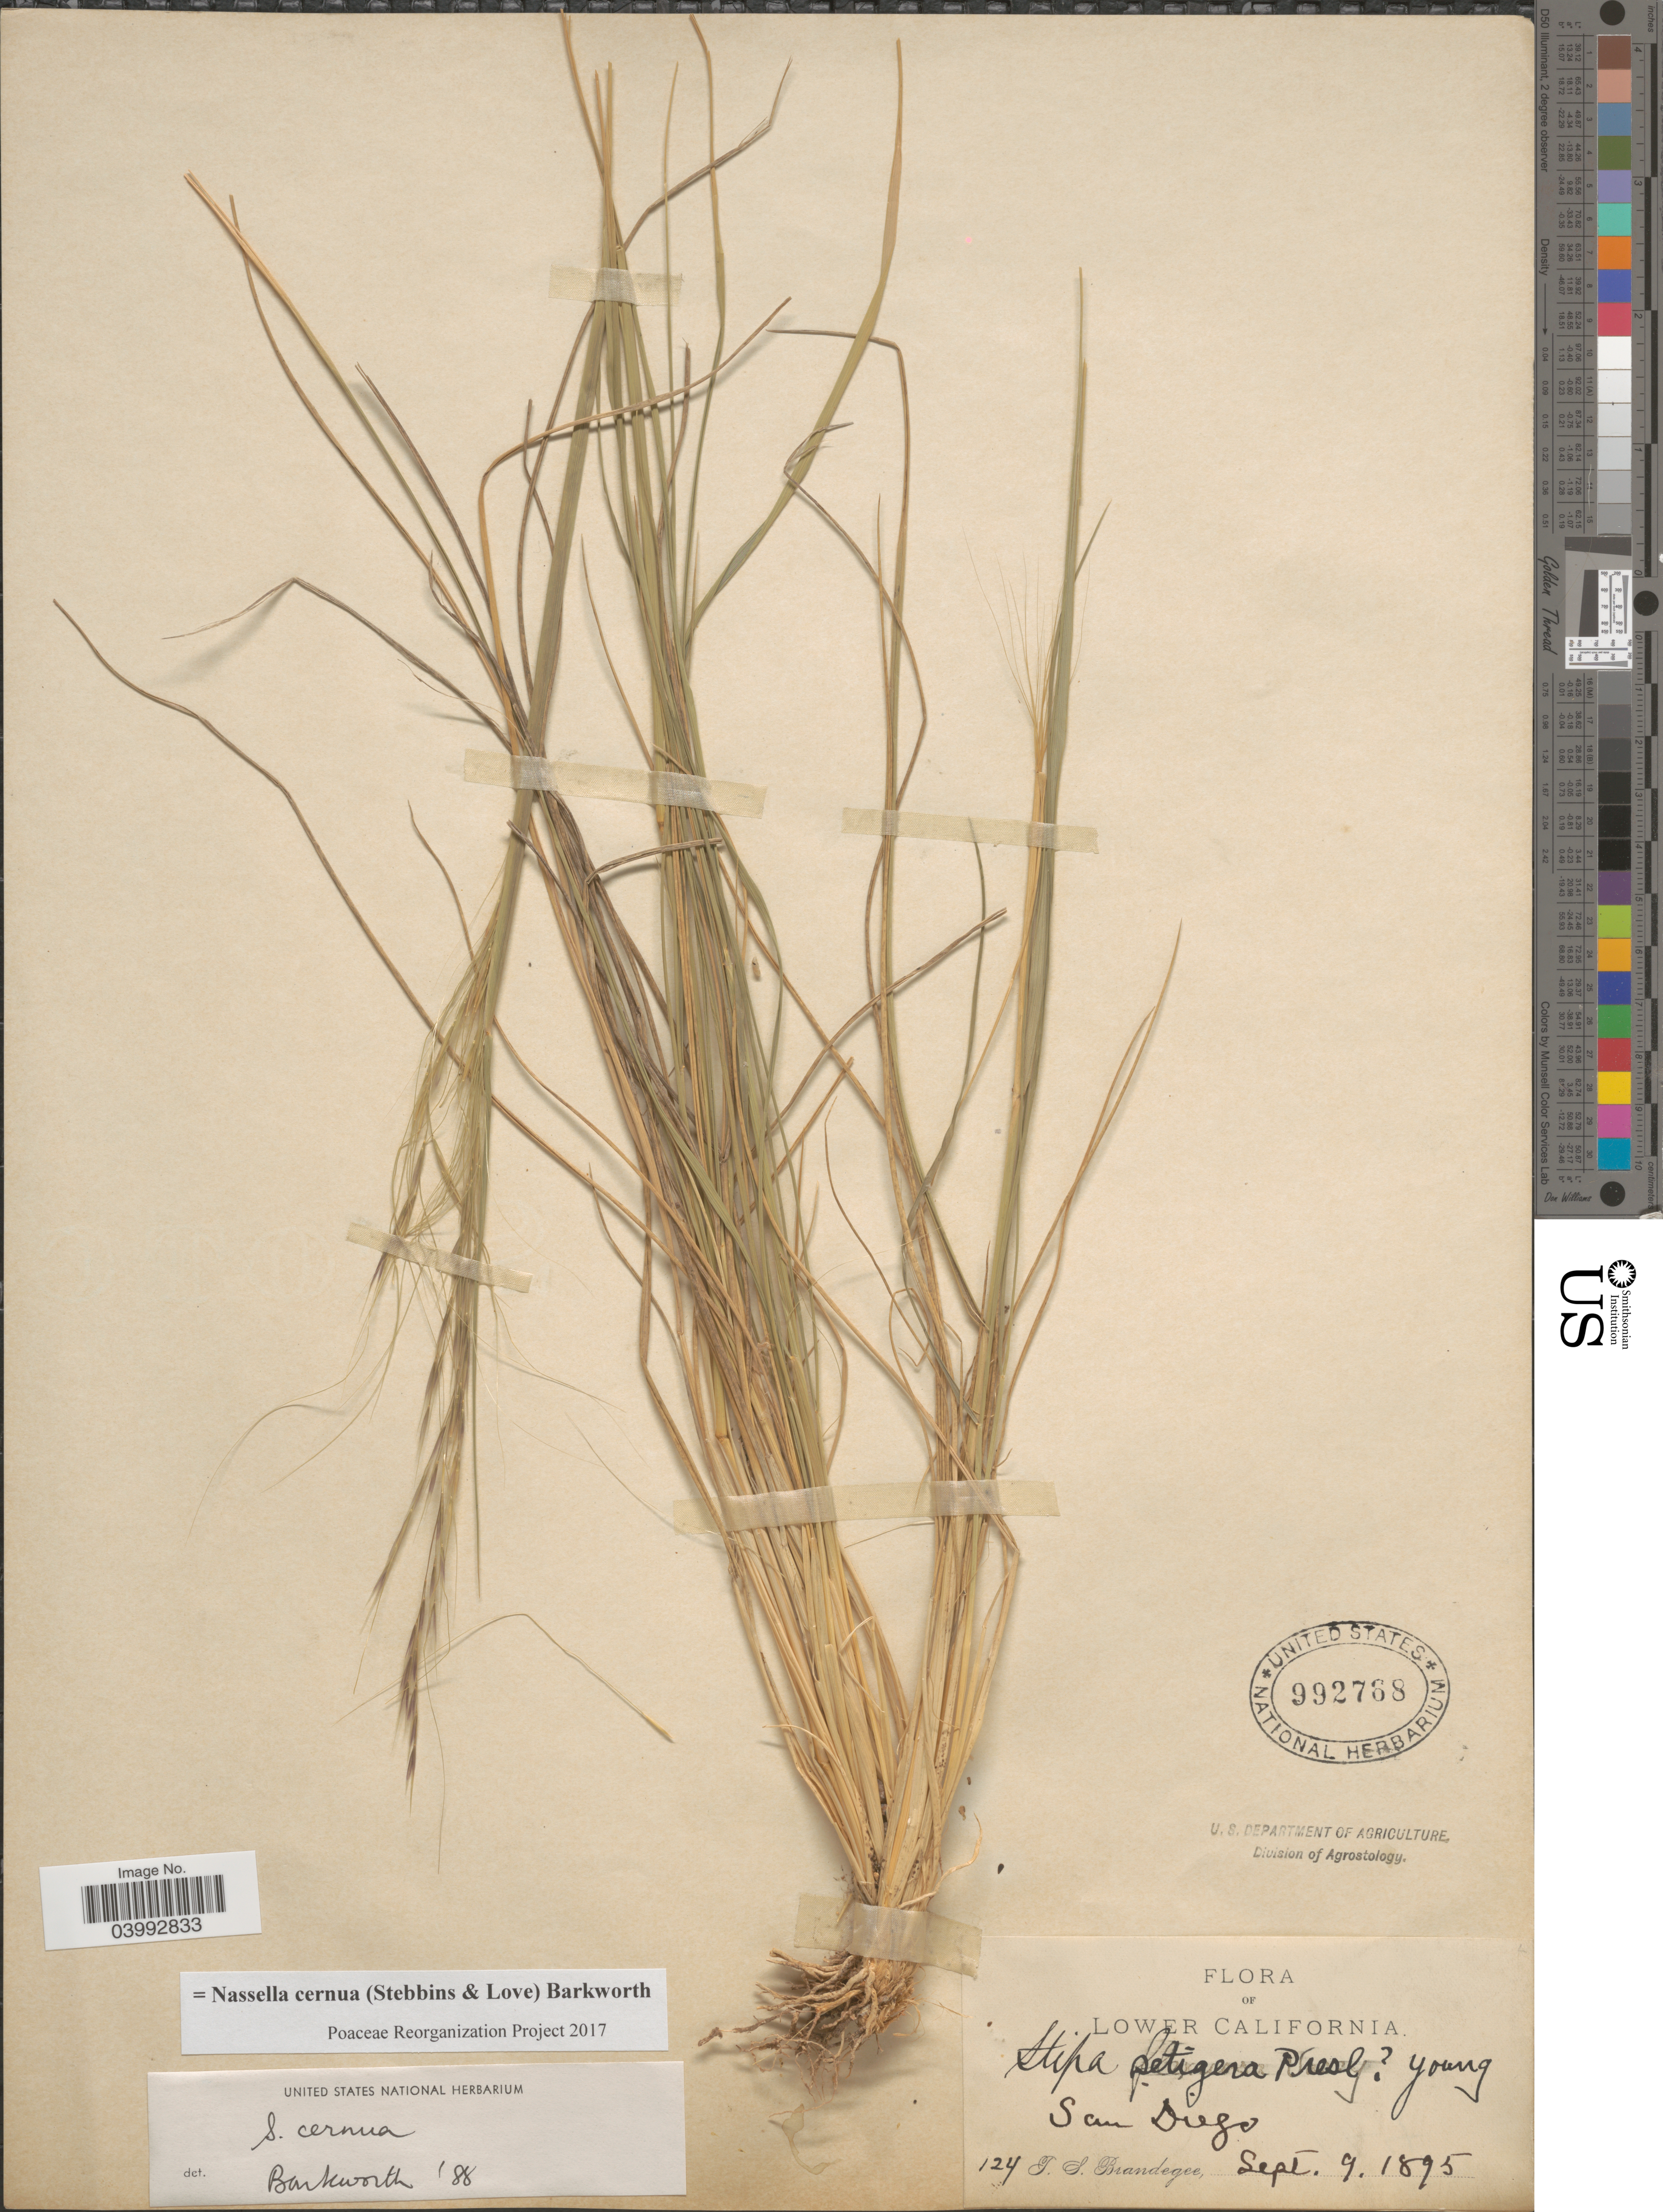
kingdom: Plantae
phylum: Tracheophyta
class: Liliopsida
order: Poales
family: Poaceae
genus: Nassella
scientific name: Nassella cernua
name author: (Stebbins & Love) Barkworth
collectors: T. S. Brandegee (herbarium)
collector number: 124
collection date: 1895-09-09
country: United States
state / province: California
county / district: San Diego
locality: San Diego.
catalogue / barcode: US 992768